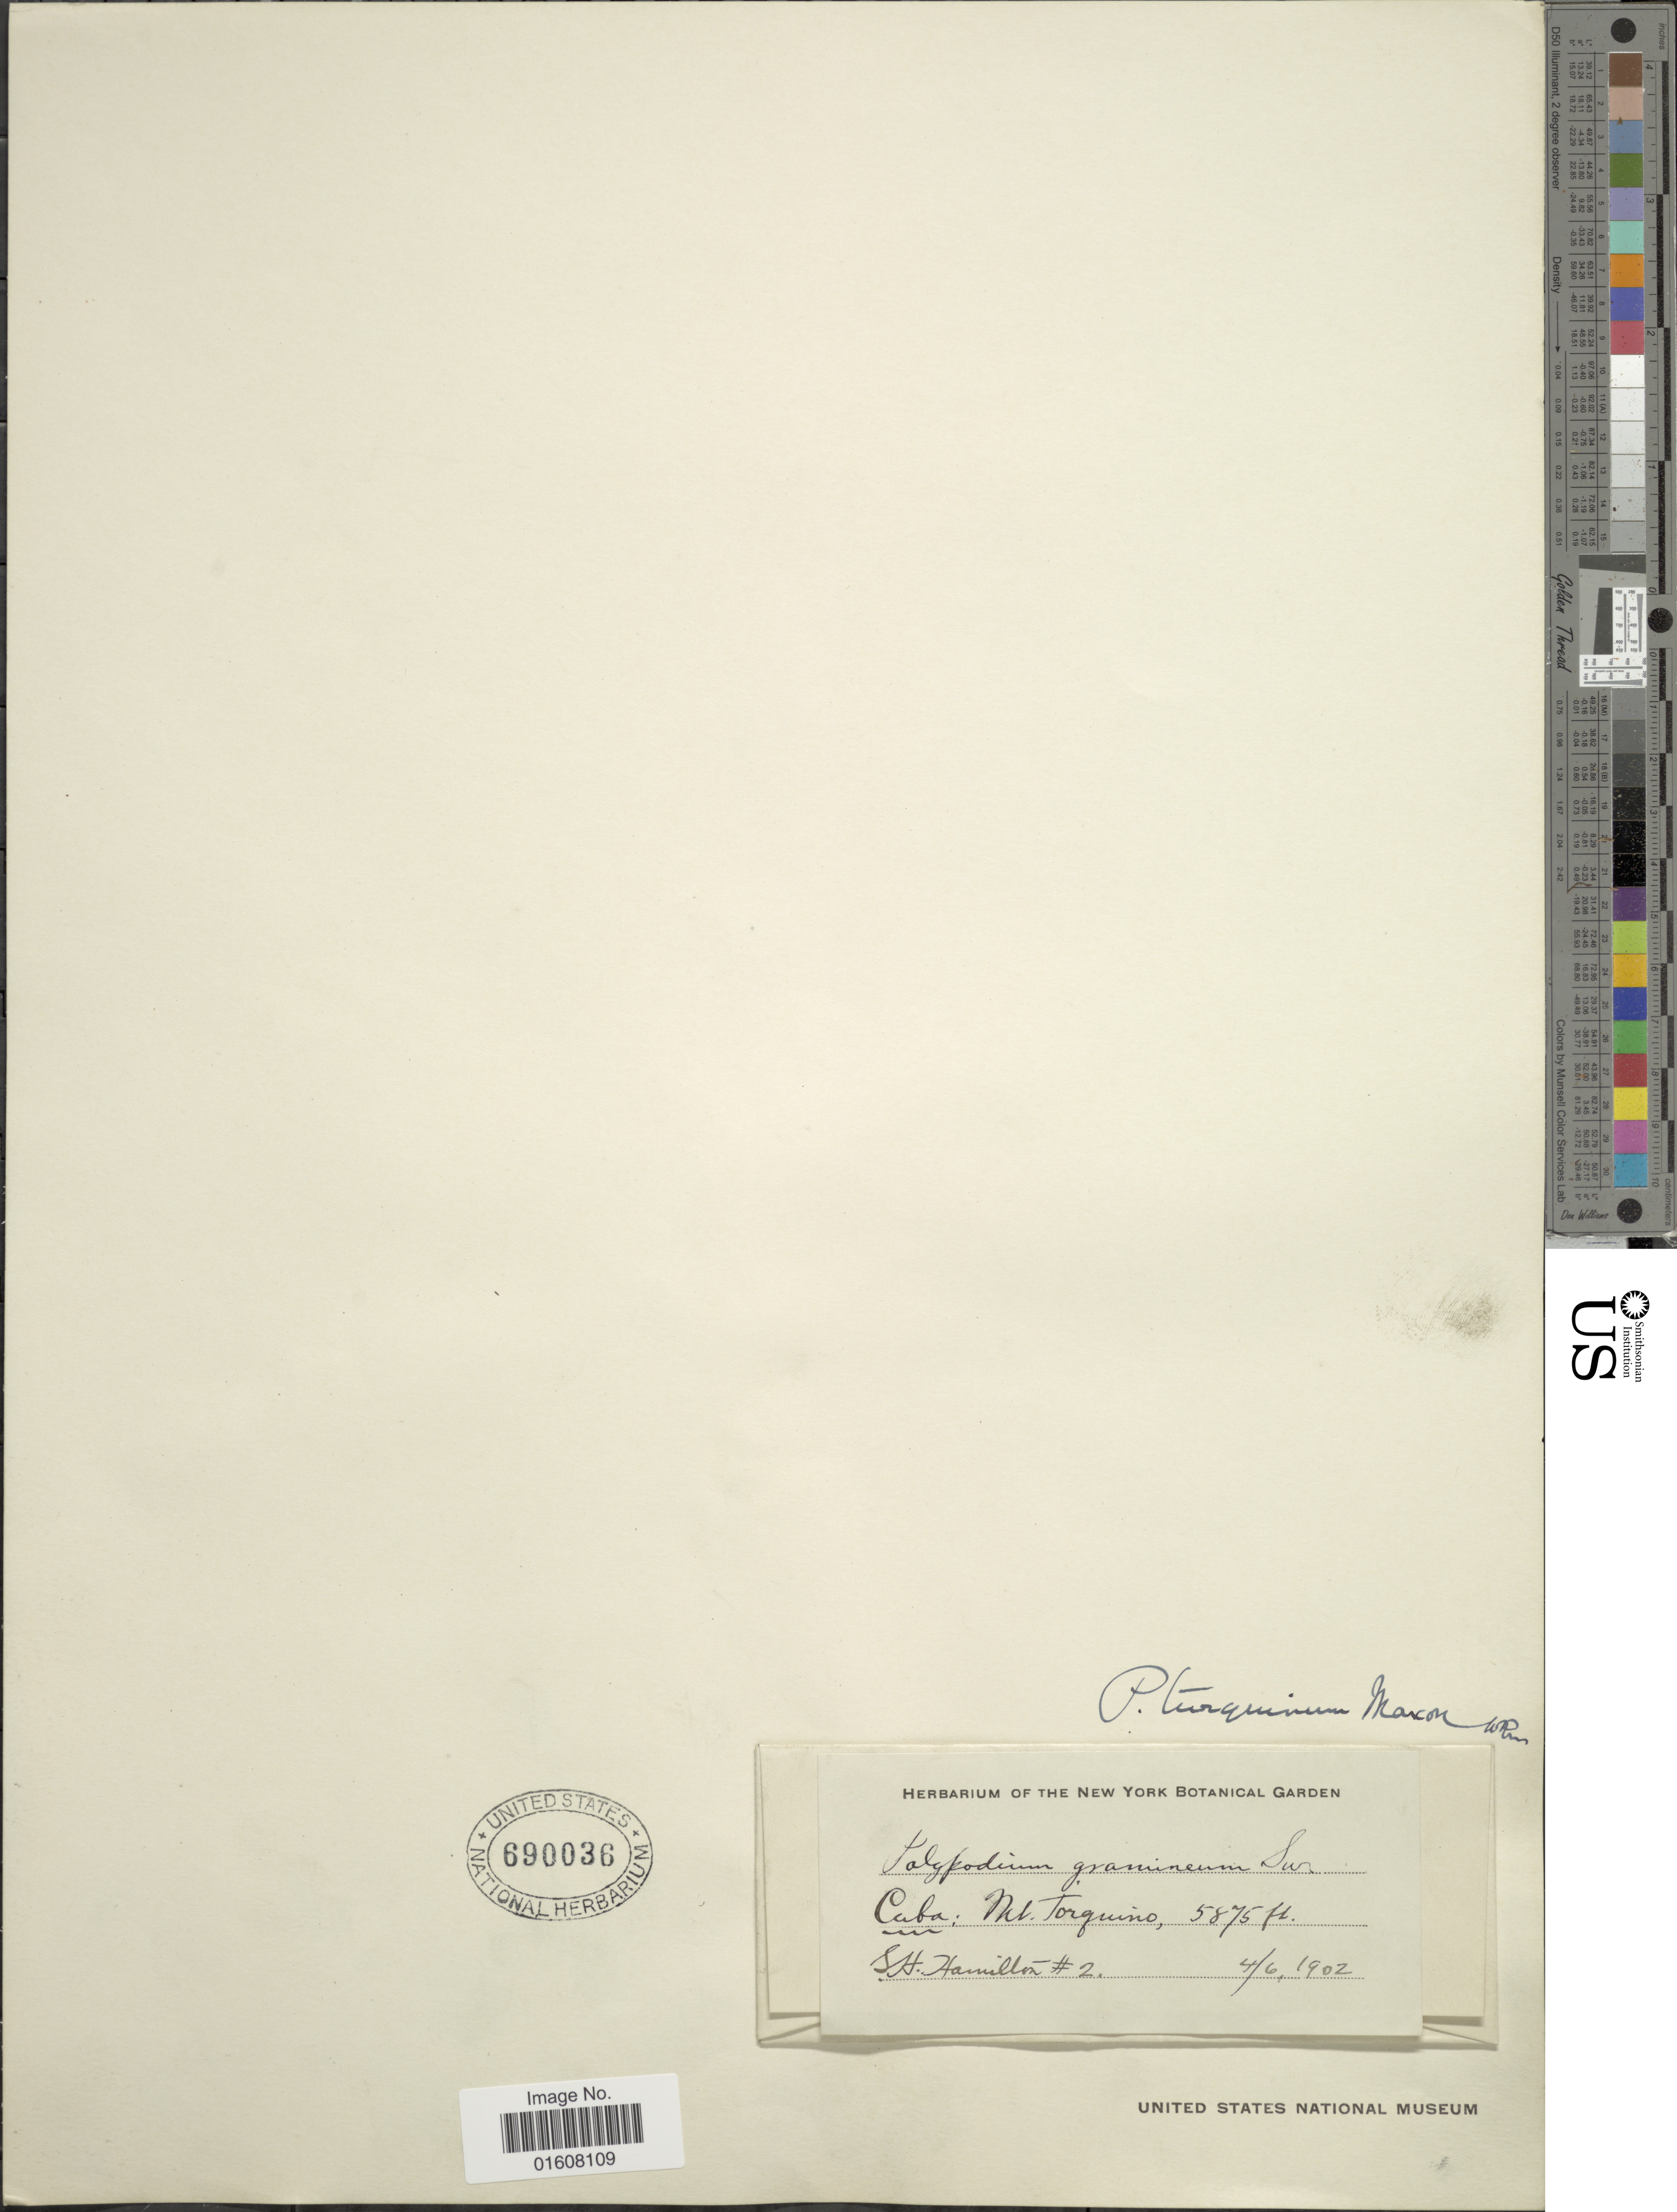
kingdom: Plantae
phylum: Tracheophyta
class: Polypodiopsida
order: Polypodiales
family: Polypodiaceae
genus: Grammitis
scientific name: Grammitis turquina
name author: (Maxon) Copel.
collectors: S. Hamilton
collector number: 2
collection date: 1902-06-04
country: Cuba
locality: Mt. Torquino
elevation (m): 1791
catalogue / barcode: US 690036